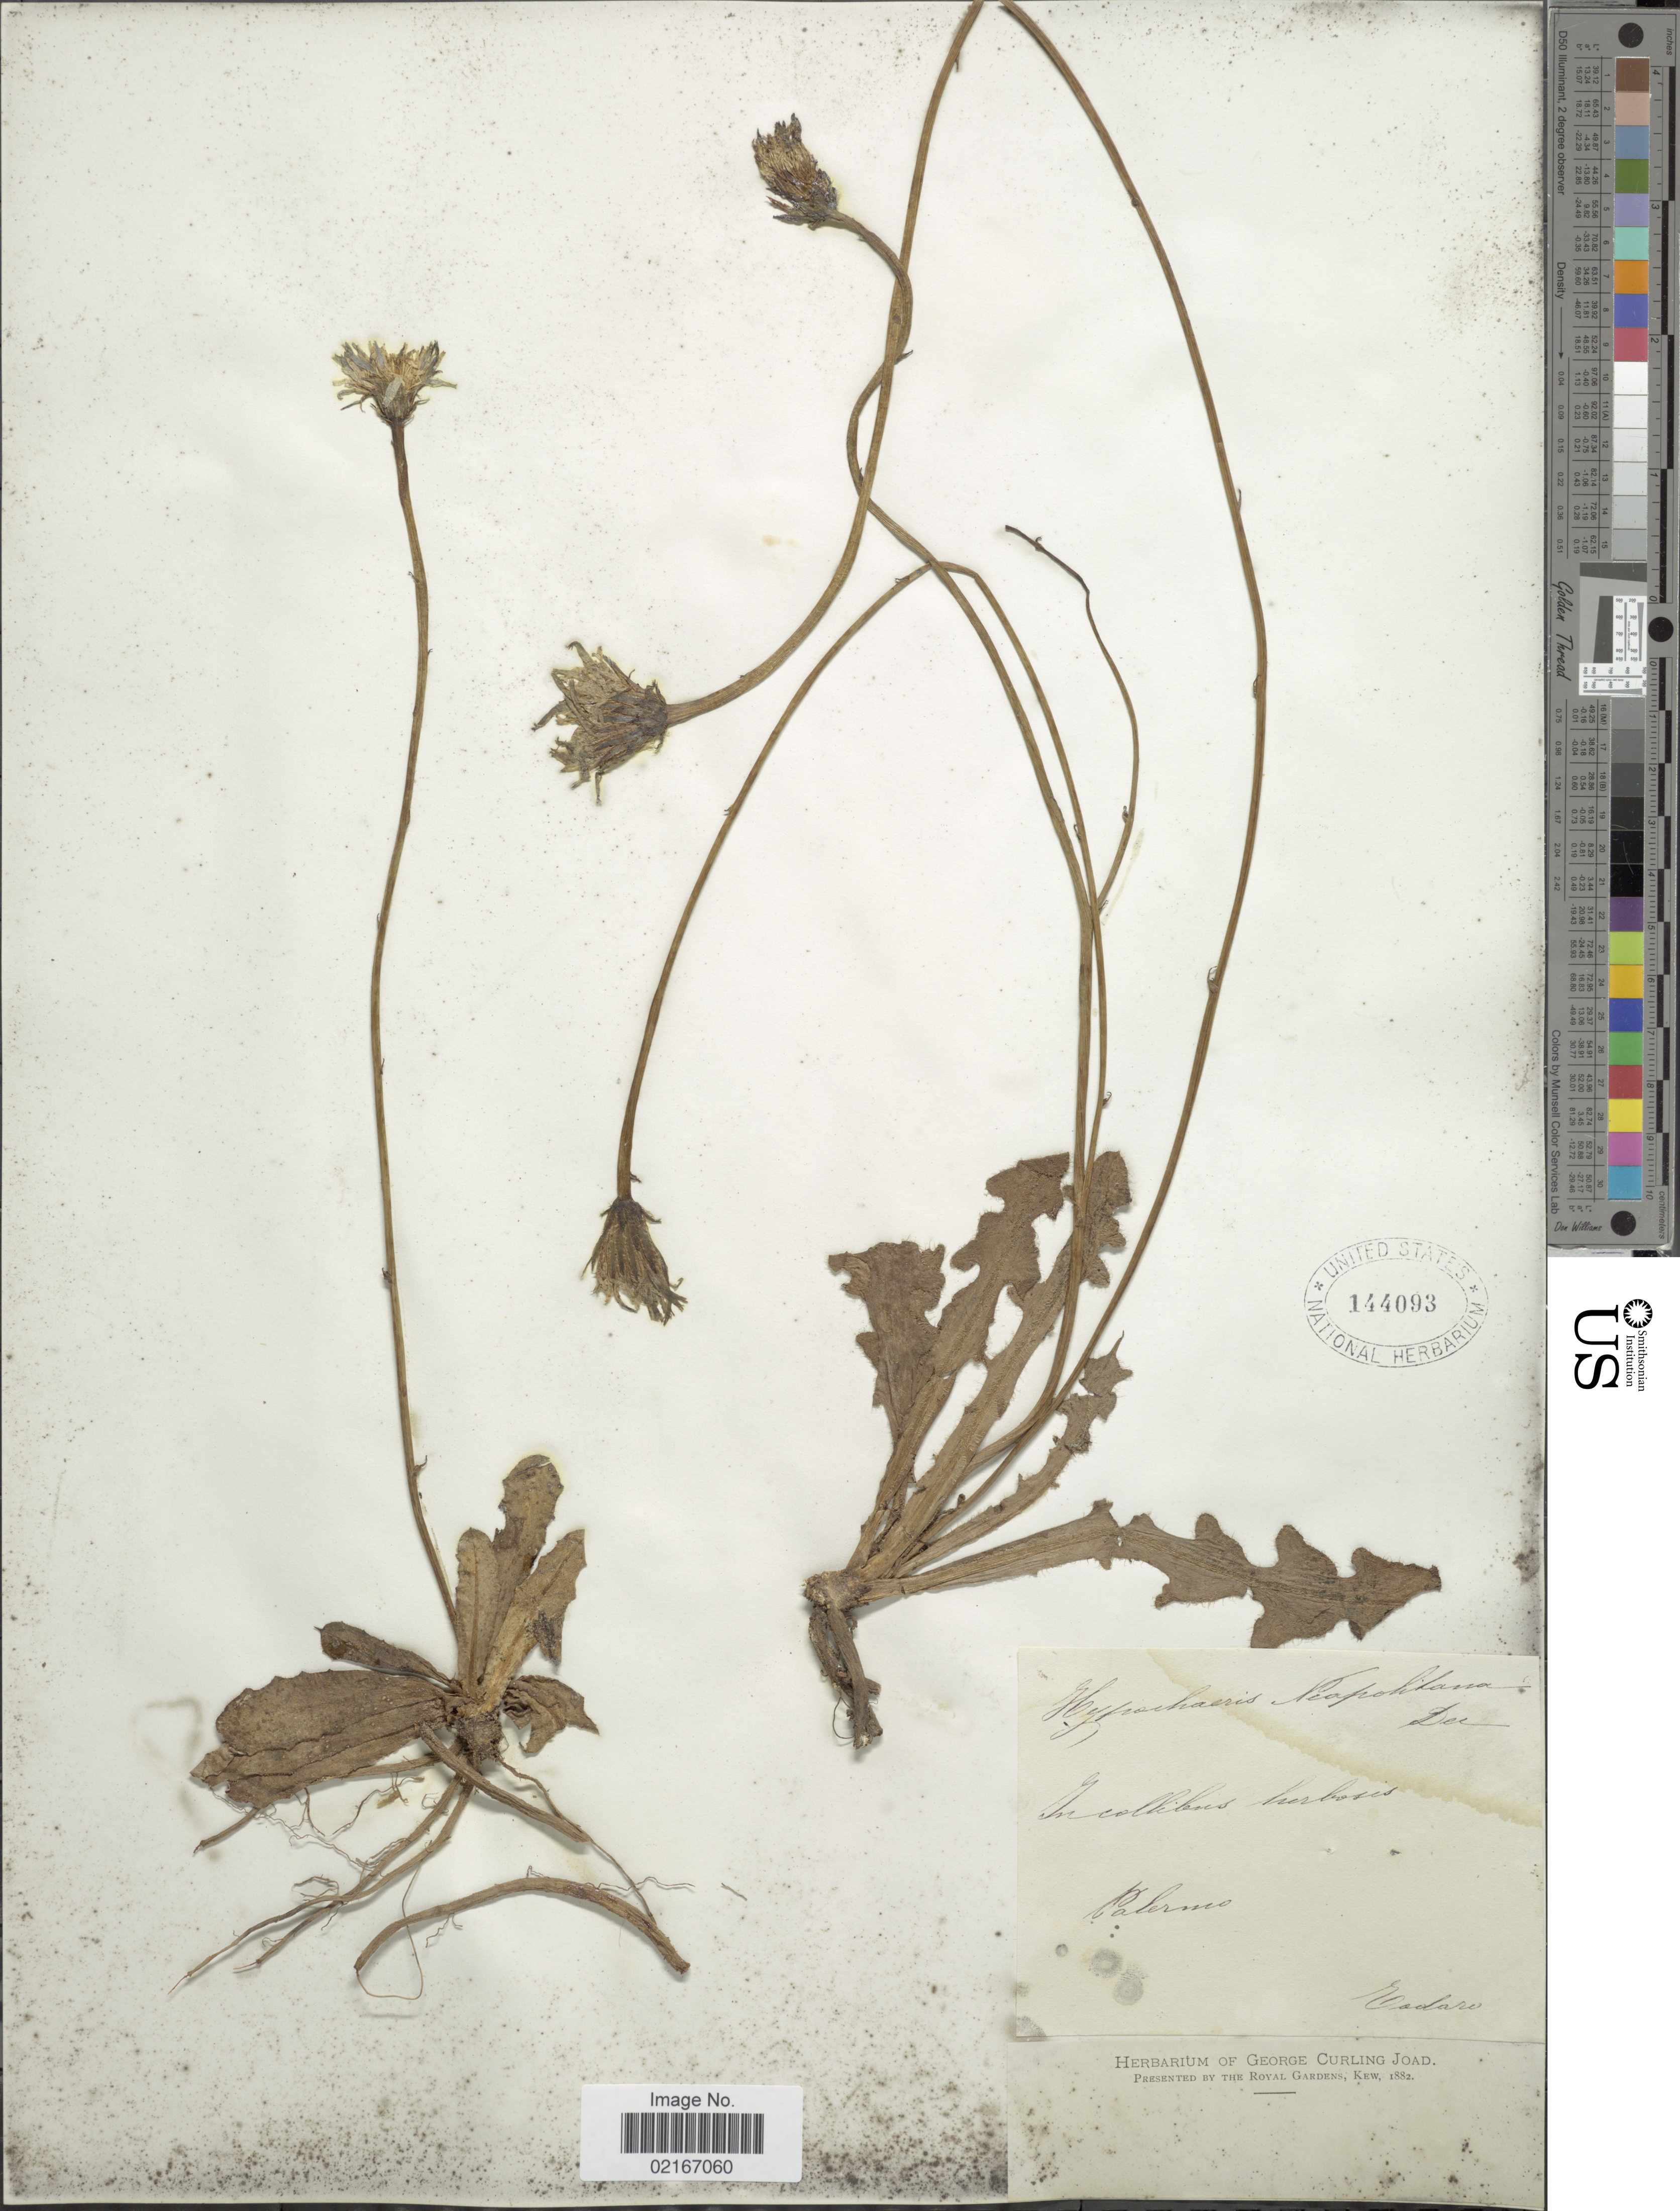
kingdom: Plantae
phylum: Tracheophyta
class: Magnoliopsida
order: Asterales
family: Asteraceae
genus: Hypochaeris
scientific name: Hypochaeris radicata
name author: L.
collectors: Todaro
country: Italy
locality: Palermo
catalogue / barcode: US 144093